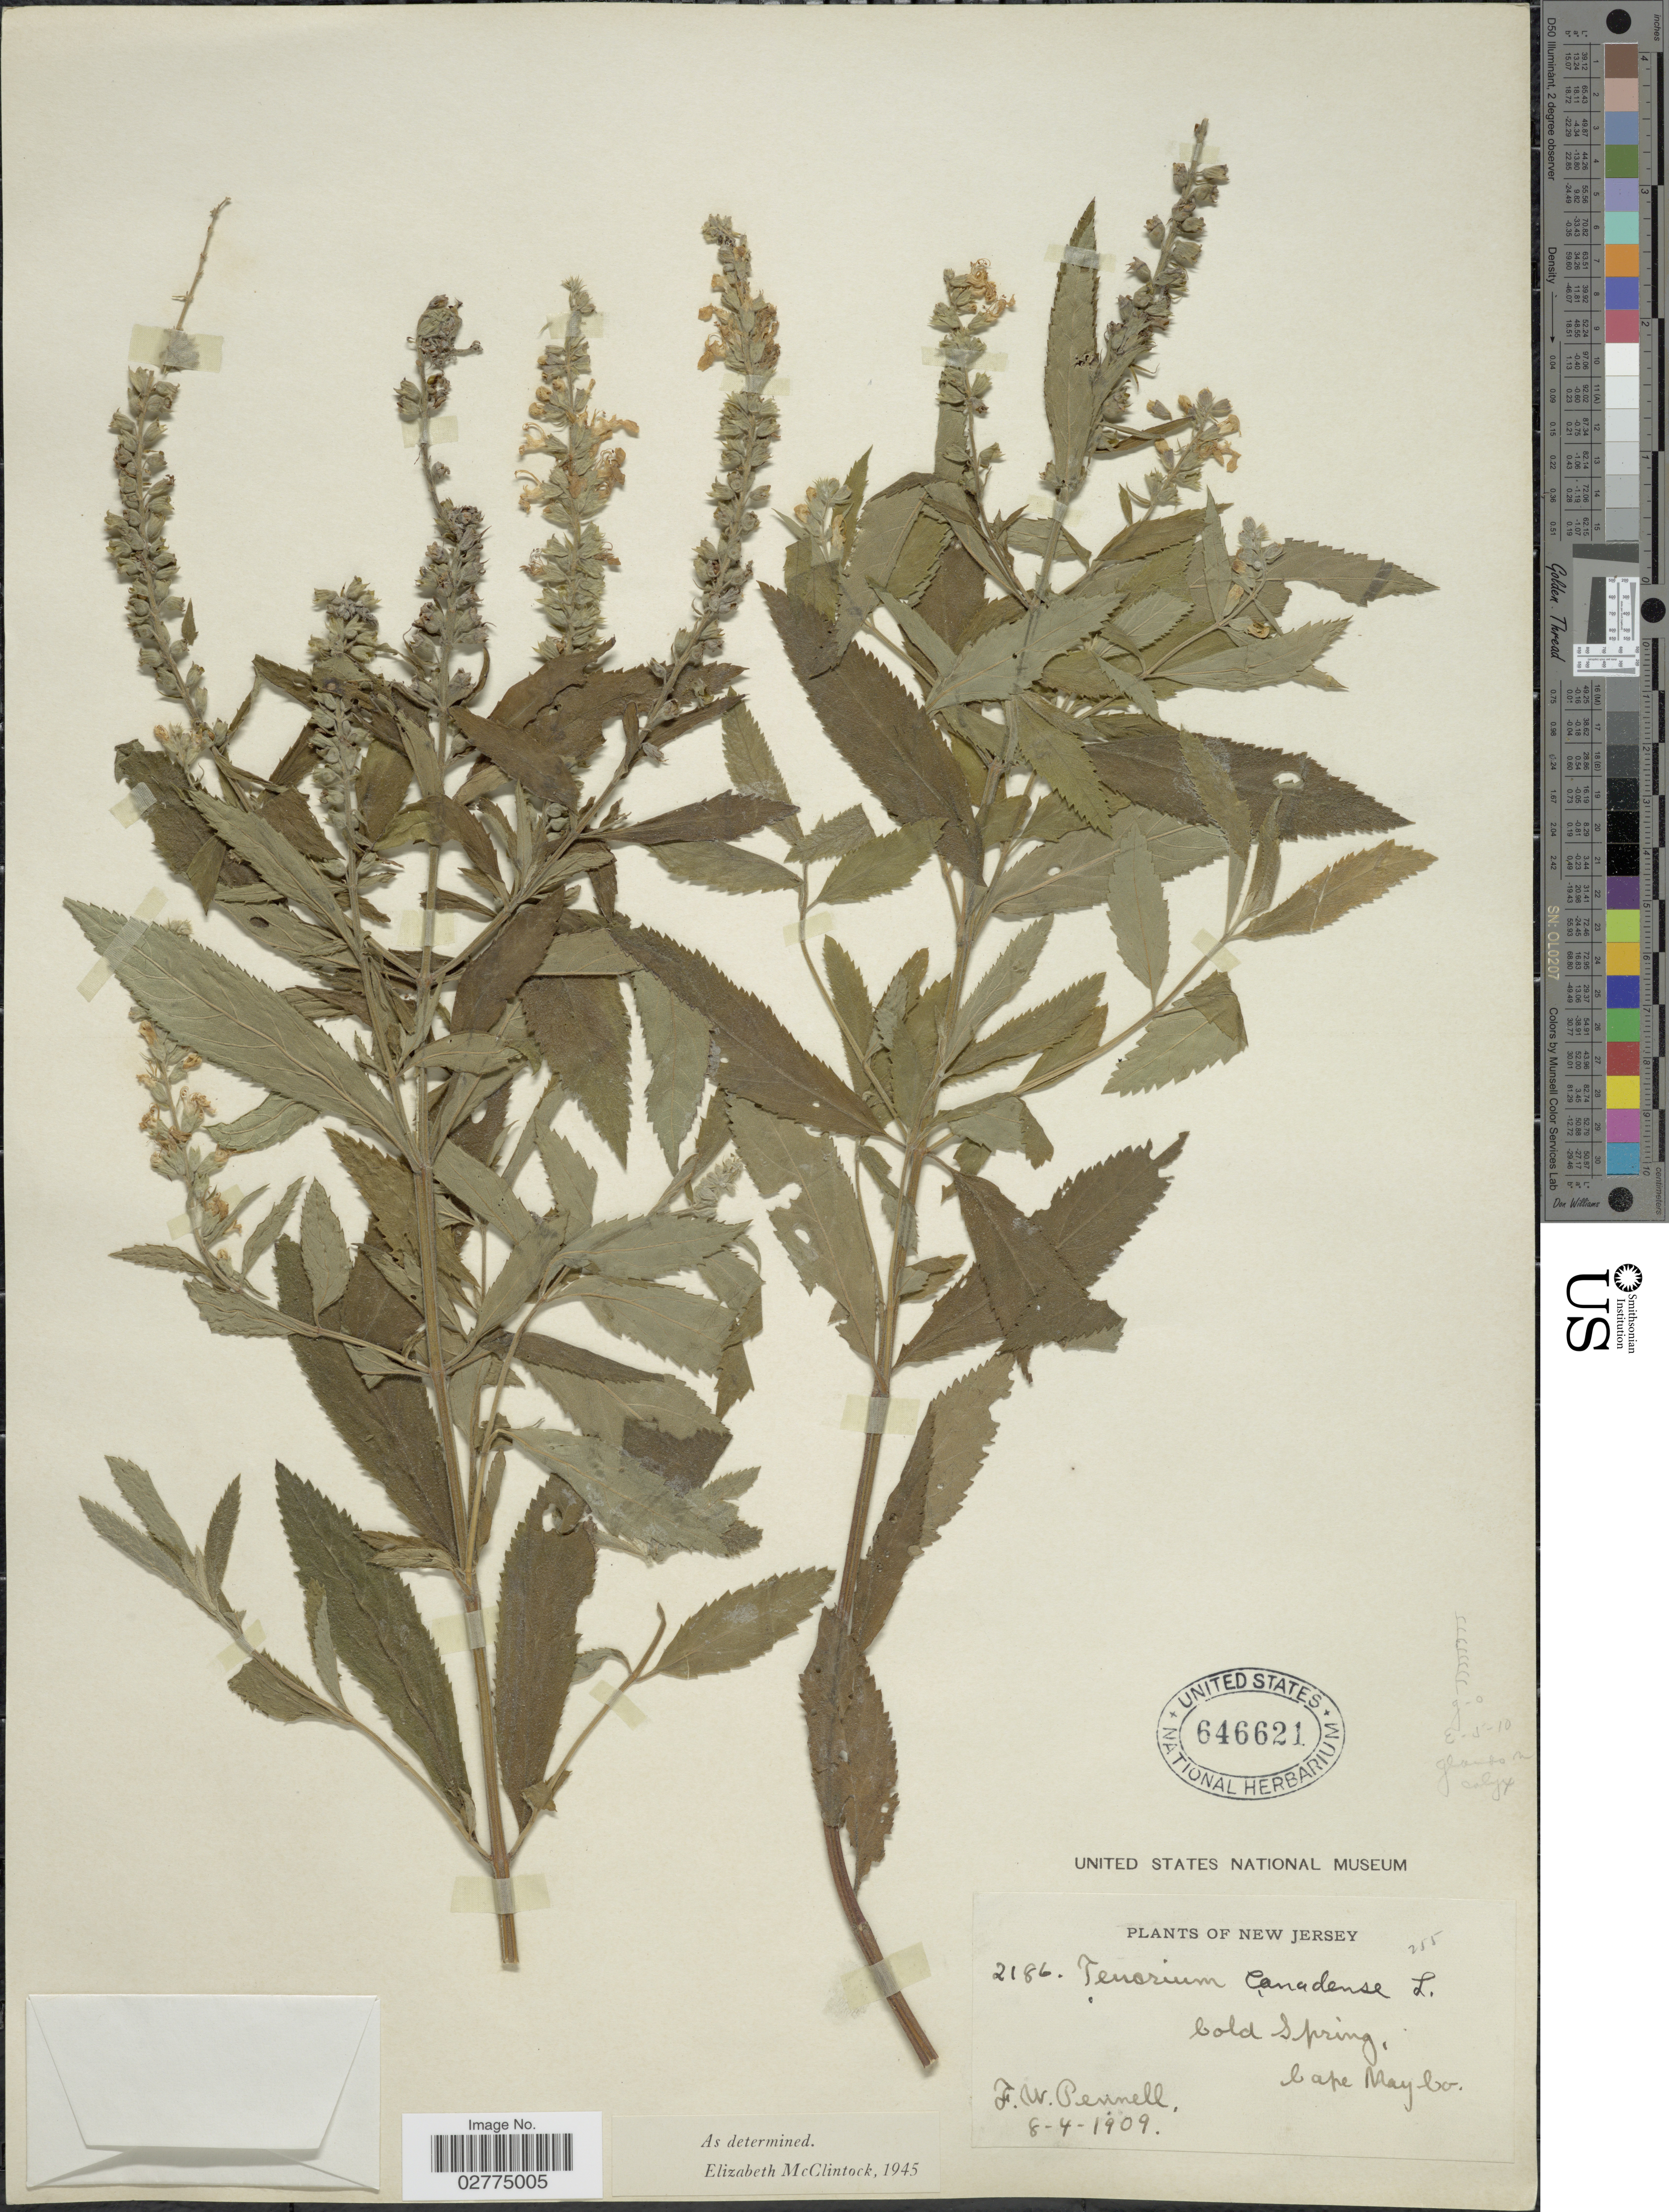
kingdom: Plantae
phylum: Tracheophyta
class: Magnoliopsida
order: Lamiales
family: Lamiaceae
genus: Teucrium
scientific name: Teucrium canadense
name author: L.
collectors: F. W. Pennell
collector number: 2186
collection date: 1909-08-04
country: United States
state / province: New Jersey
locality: Cold Spring, Cape May Co.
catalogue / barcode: US 646621